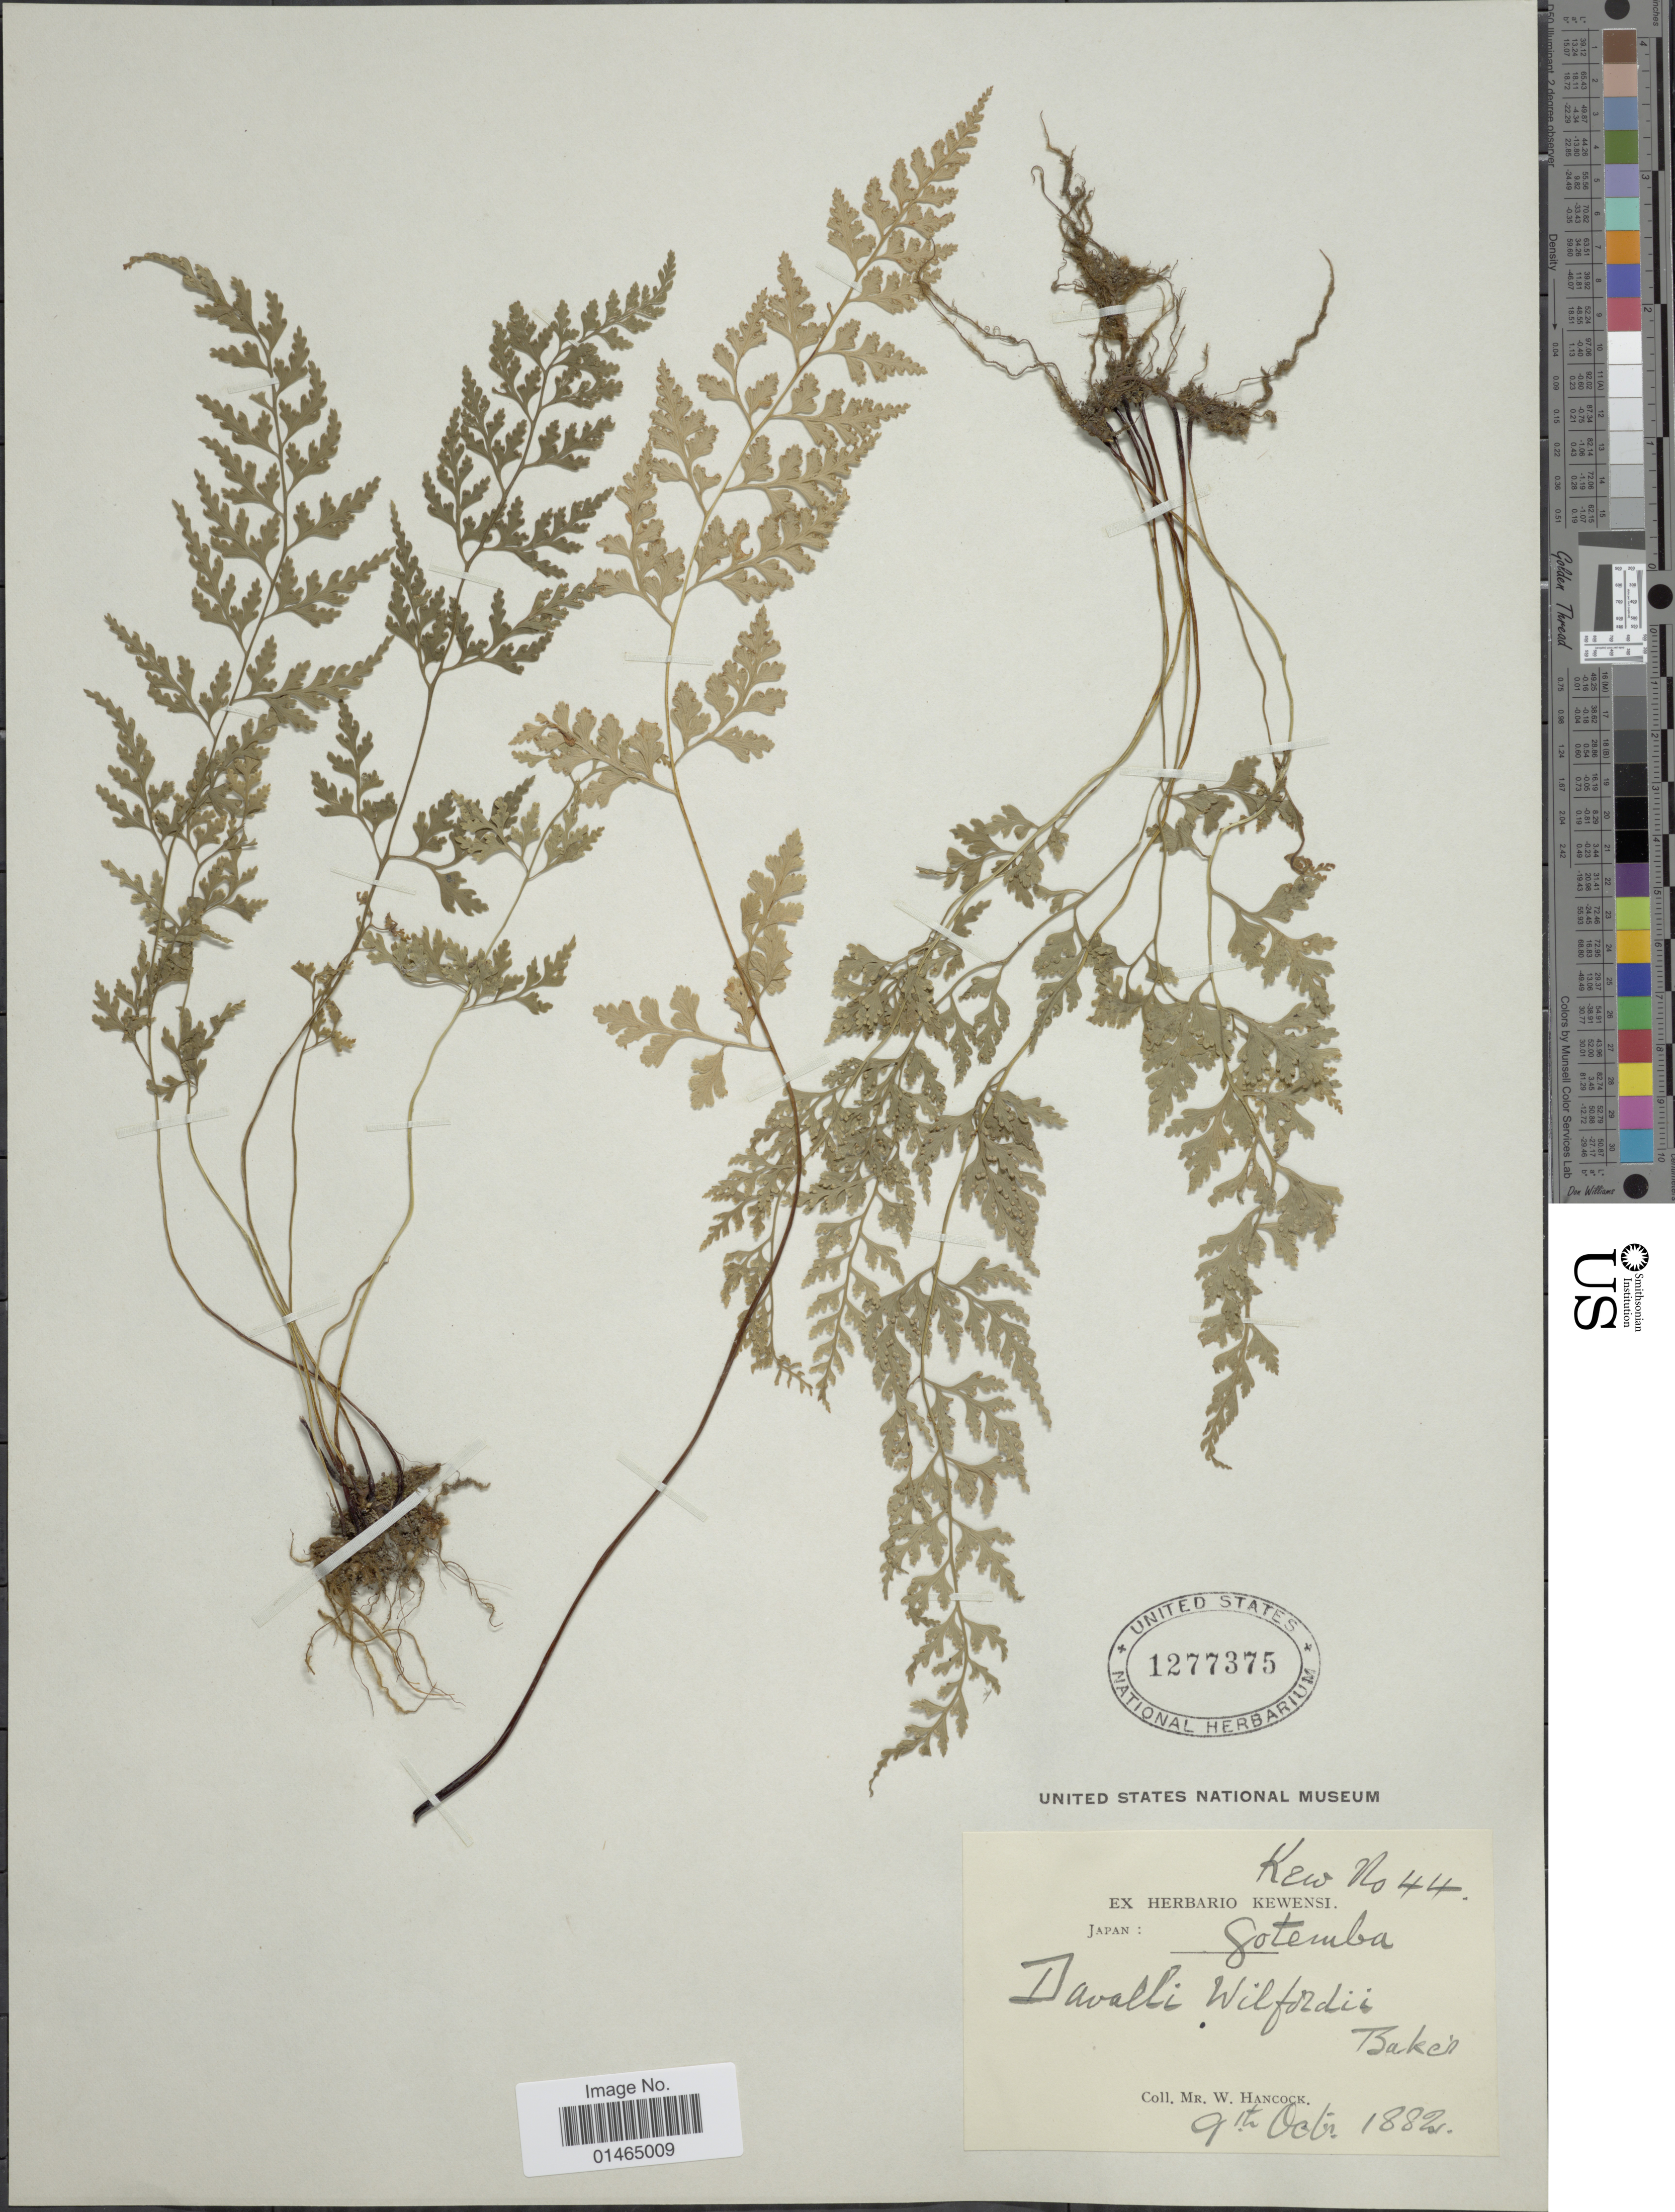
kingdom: Plantae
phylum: Tracheophyta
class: Polypodiopsida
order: Polypodiales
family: Dennstaedtiaceae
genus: Dennstaedtia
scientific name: Dennstaedtia wilfordii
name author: (T. Moore) Christ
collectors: W. Hancock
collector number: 44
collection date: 1882-10-09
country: Japan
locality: Gotemba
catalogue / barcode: US 1277375